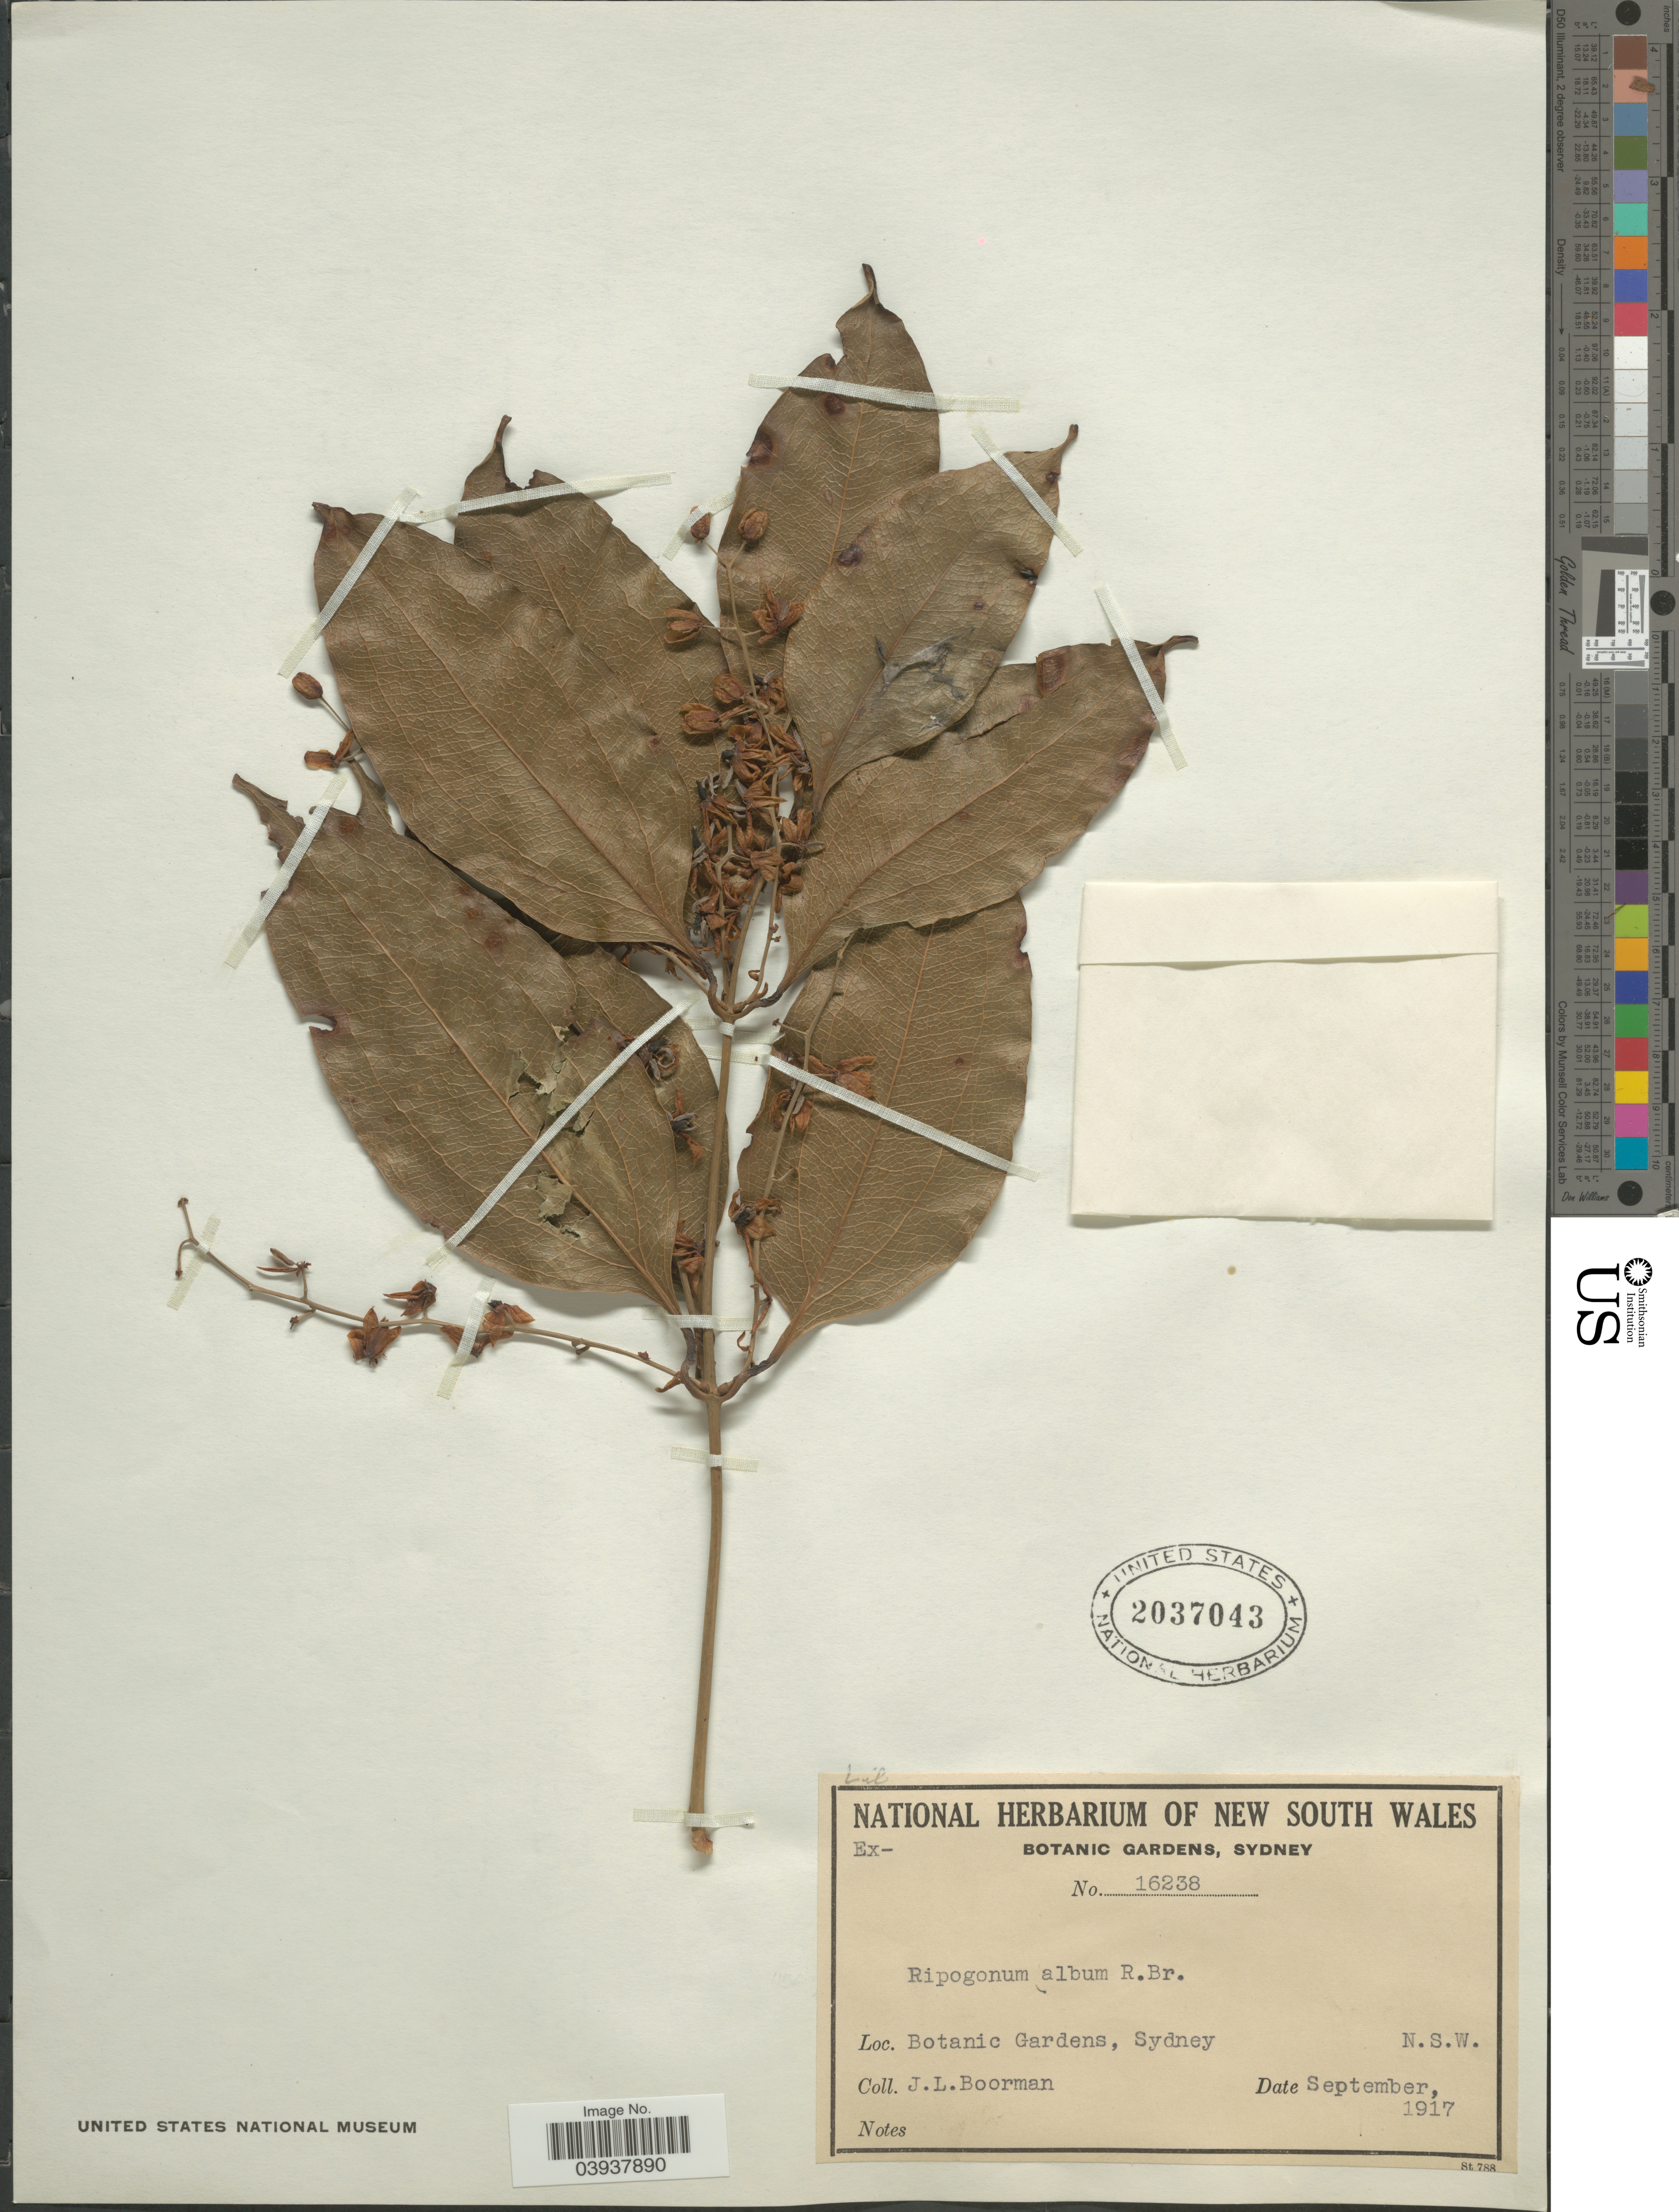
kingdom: Plantae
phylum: Tracheophyta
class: Liliopsida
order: Liliales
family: Ripogonaceae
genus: Rhipogonum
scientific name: Rhipogonum album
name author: R. Br.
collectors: J. Boorman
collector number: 16238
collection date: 1917-09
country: Australia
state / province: New South Wales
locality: Botanic Gardens, Sydney.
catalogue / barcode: US 2037043